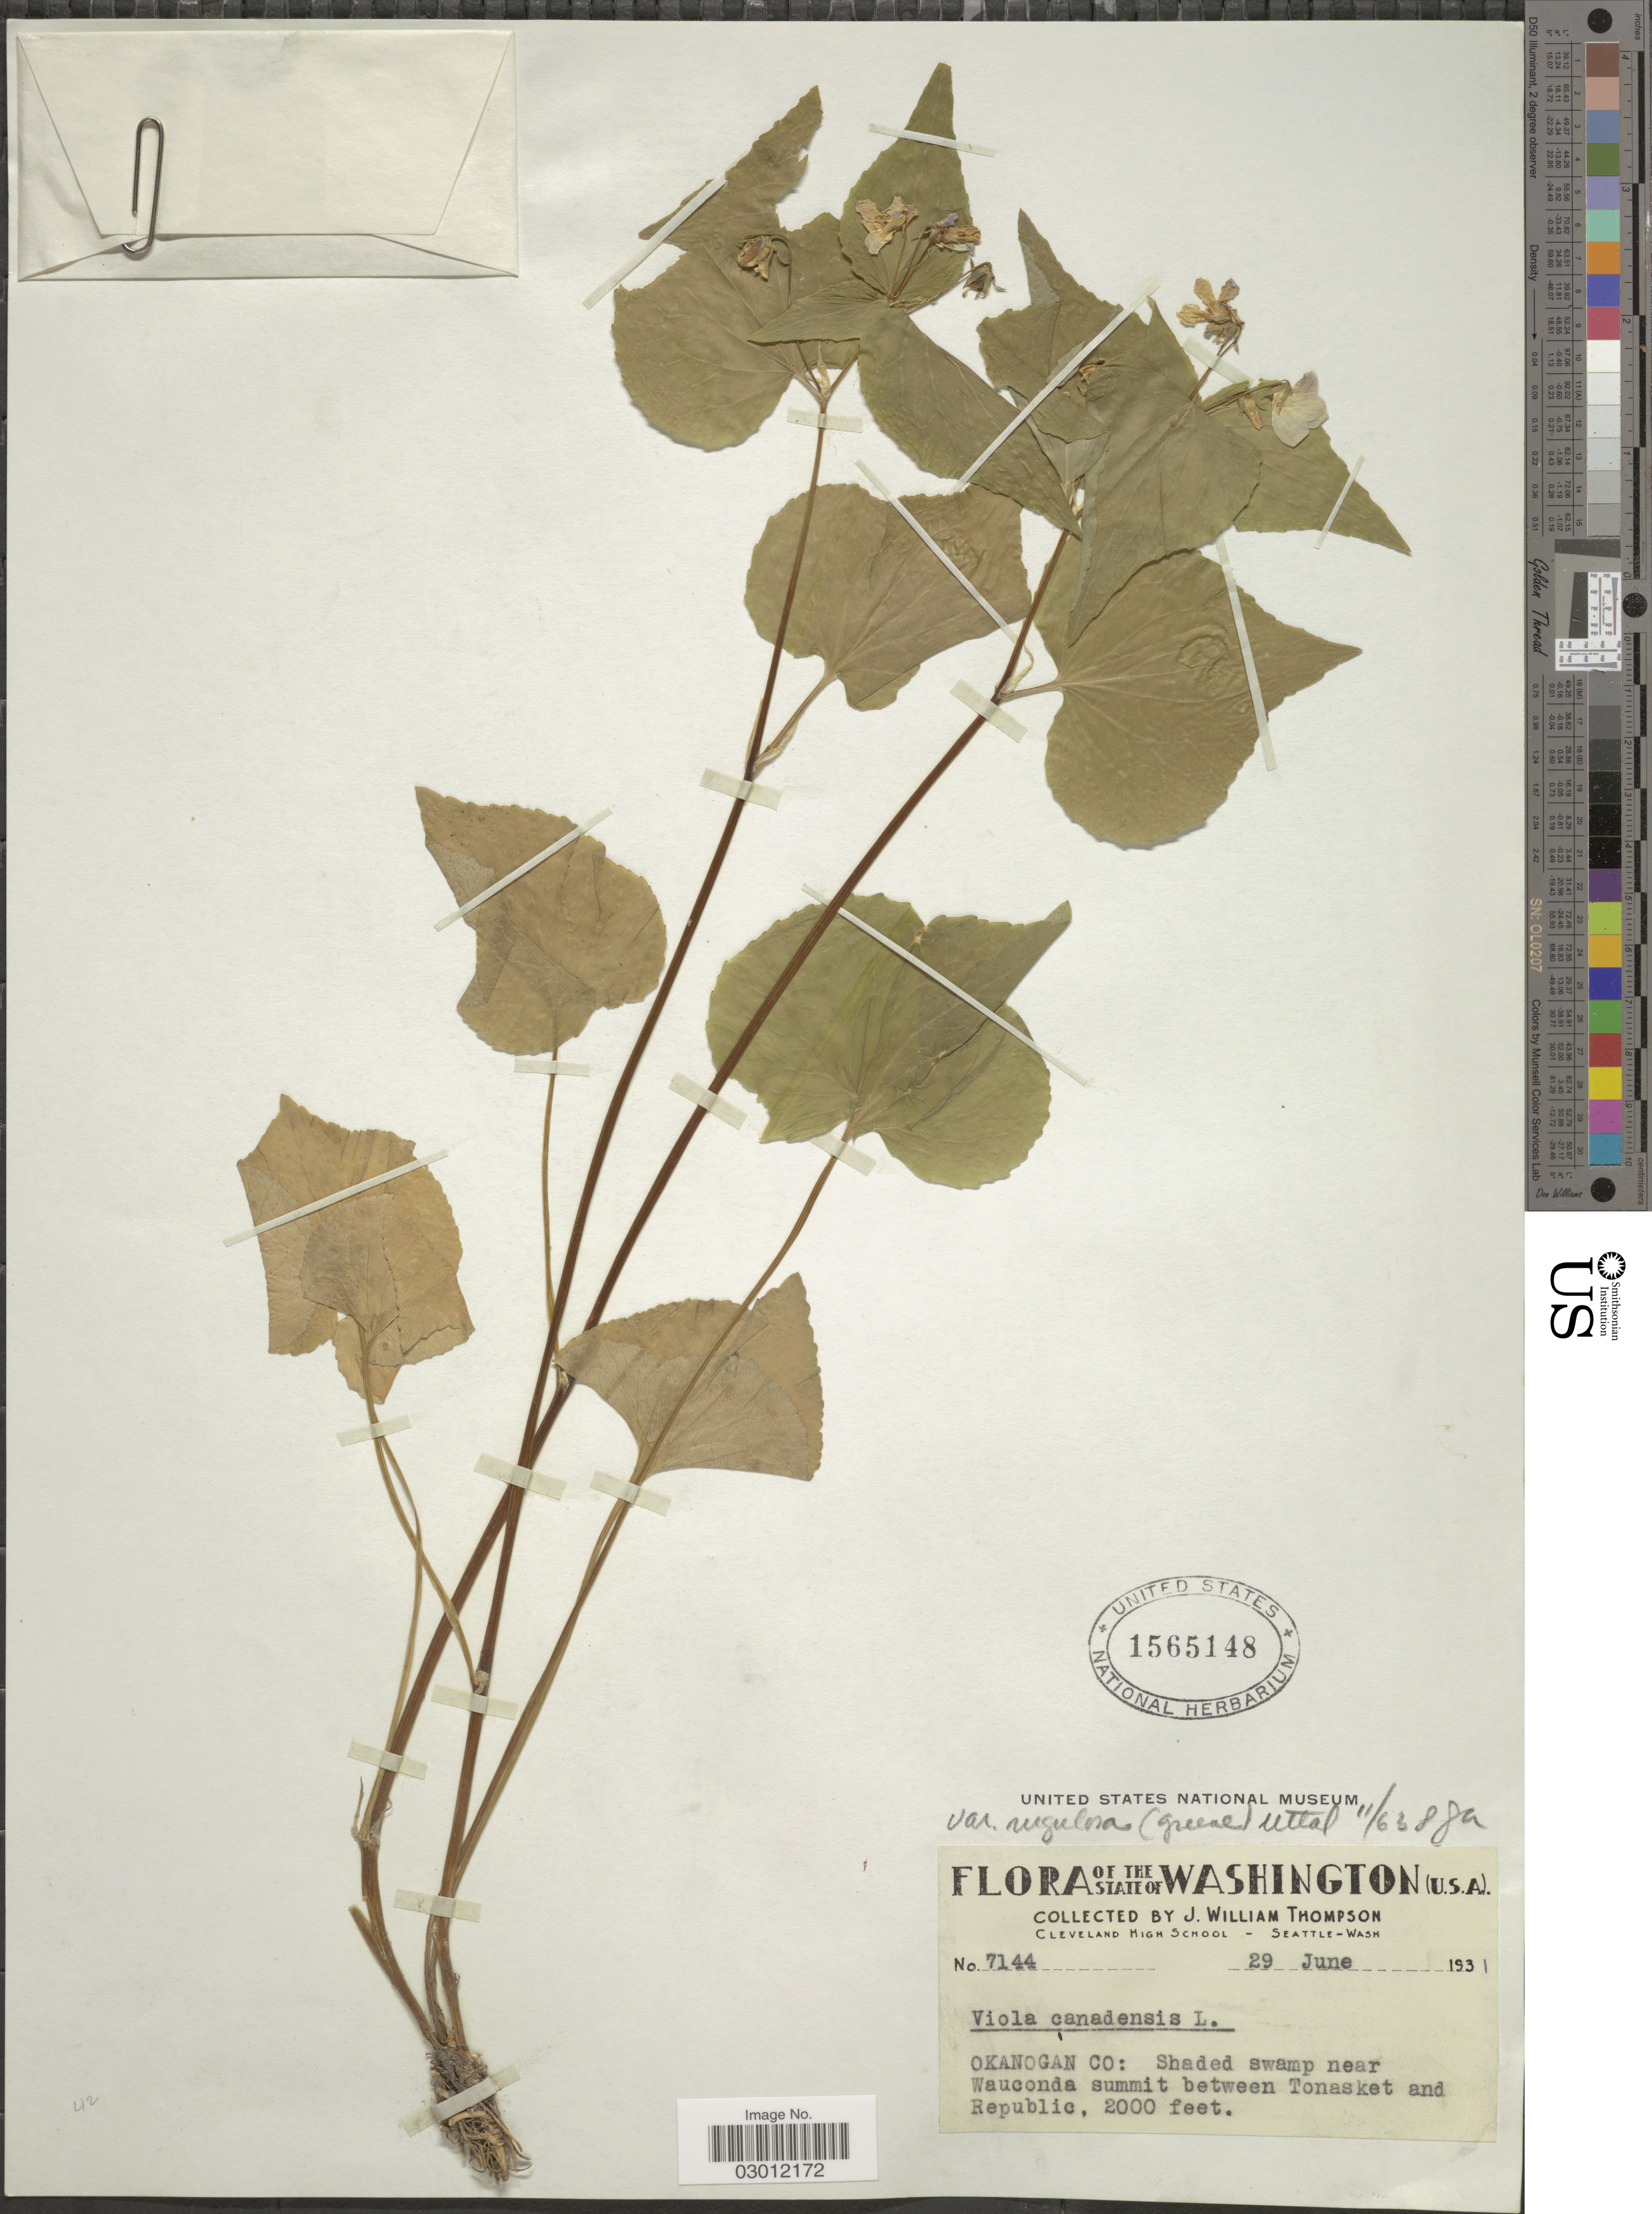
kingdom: Plantae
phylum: Tracheophyta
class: Magnoliopsida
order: Malpighiales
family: Violaceae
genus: Viola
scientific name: Viola canadensis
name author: L.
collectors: J. W. Thompson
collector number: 7144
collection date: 1931-06-29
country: United States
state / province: Washington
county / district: Okanogan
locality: Okanogan Co.: Shaded swamp near Wauconda summit between Tonasket and Republic.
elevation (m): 610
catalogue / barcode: US 1565148